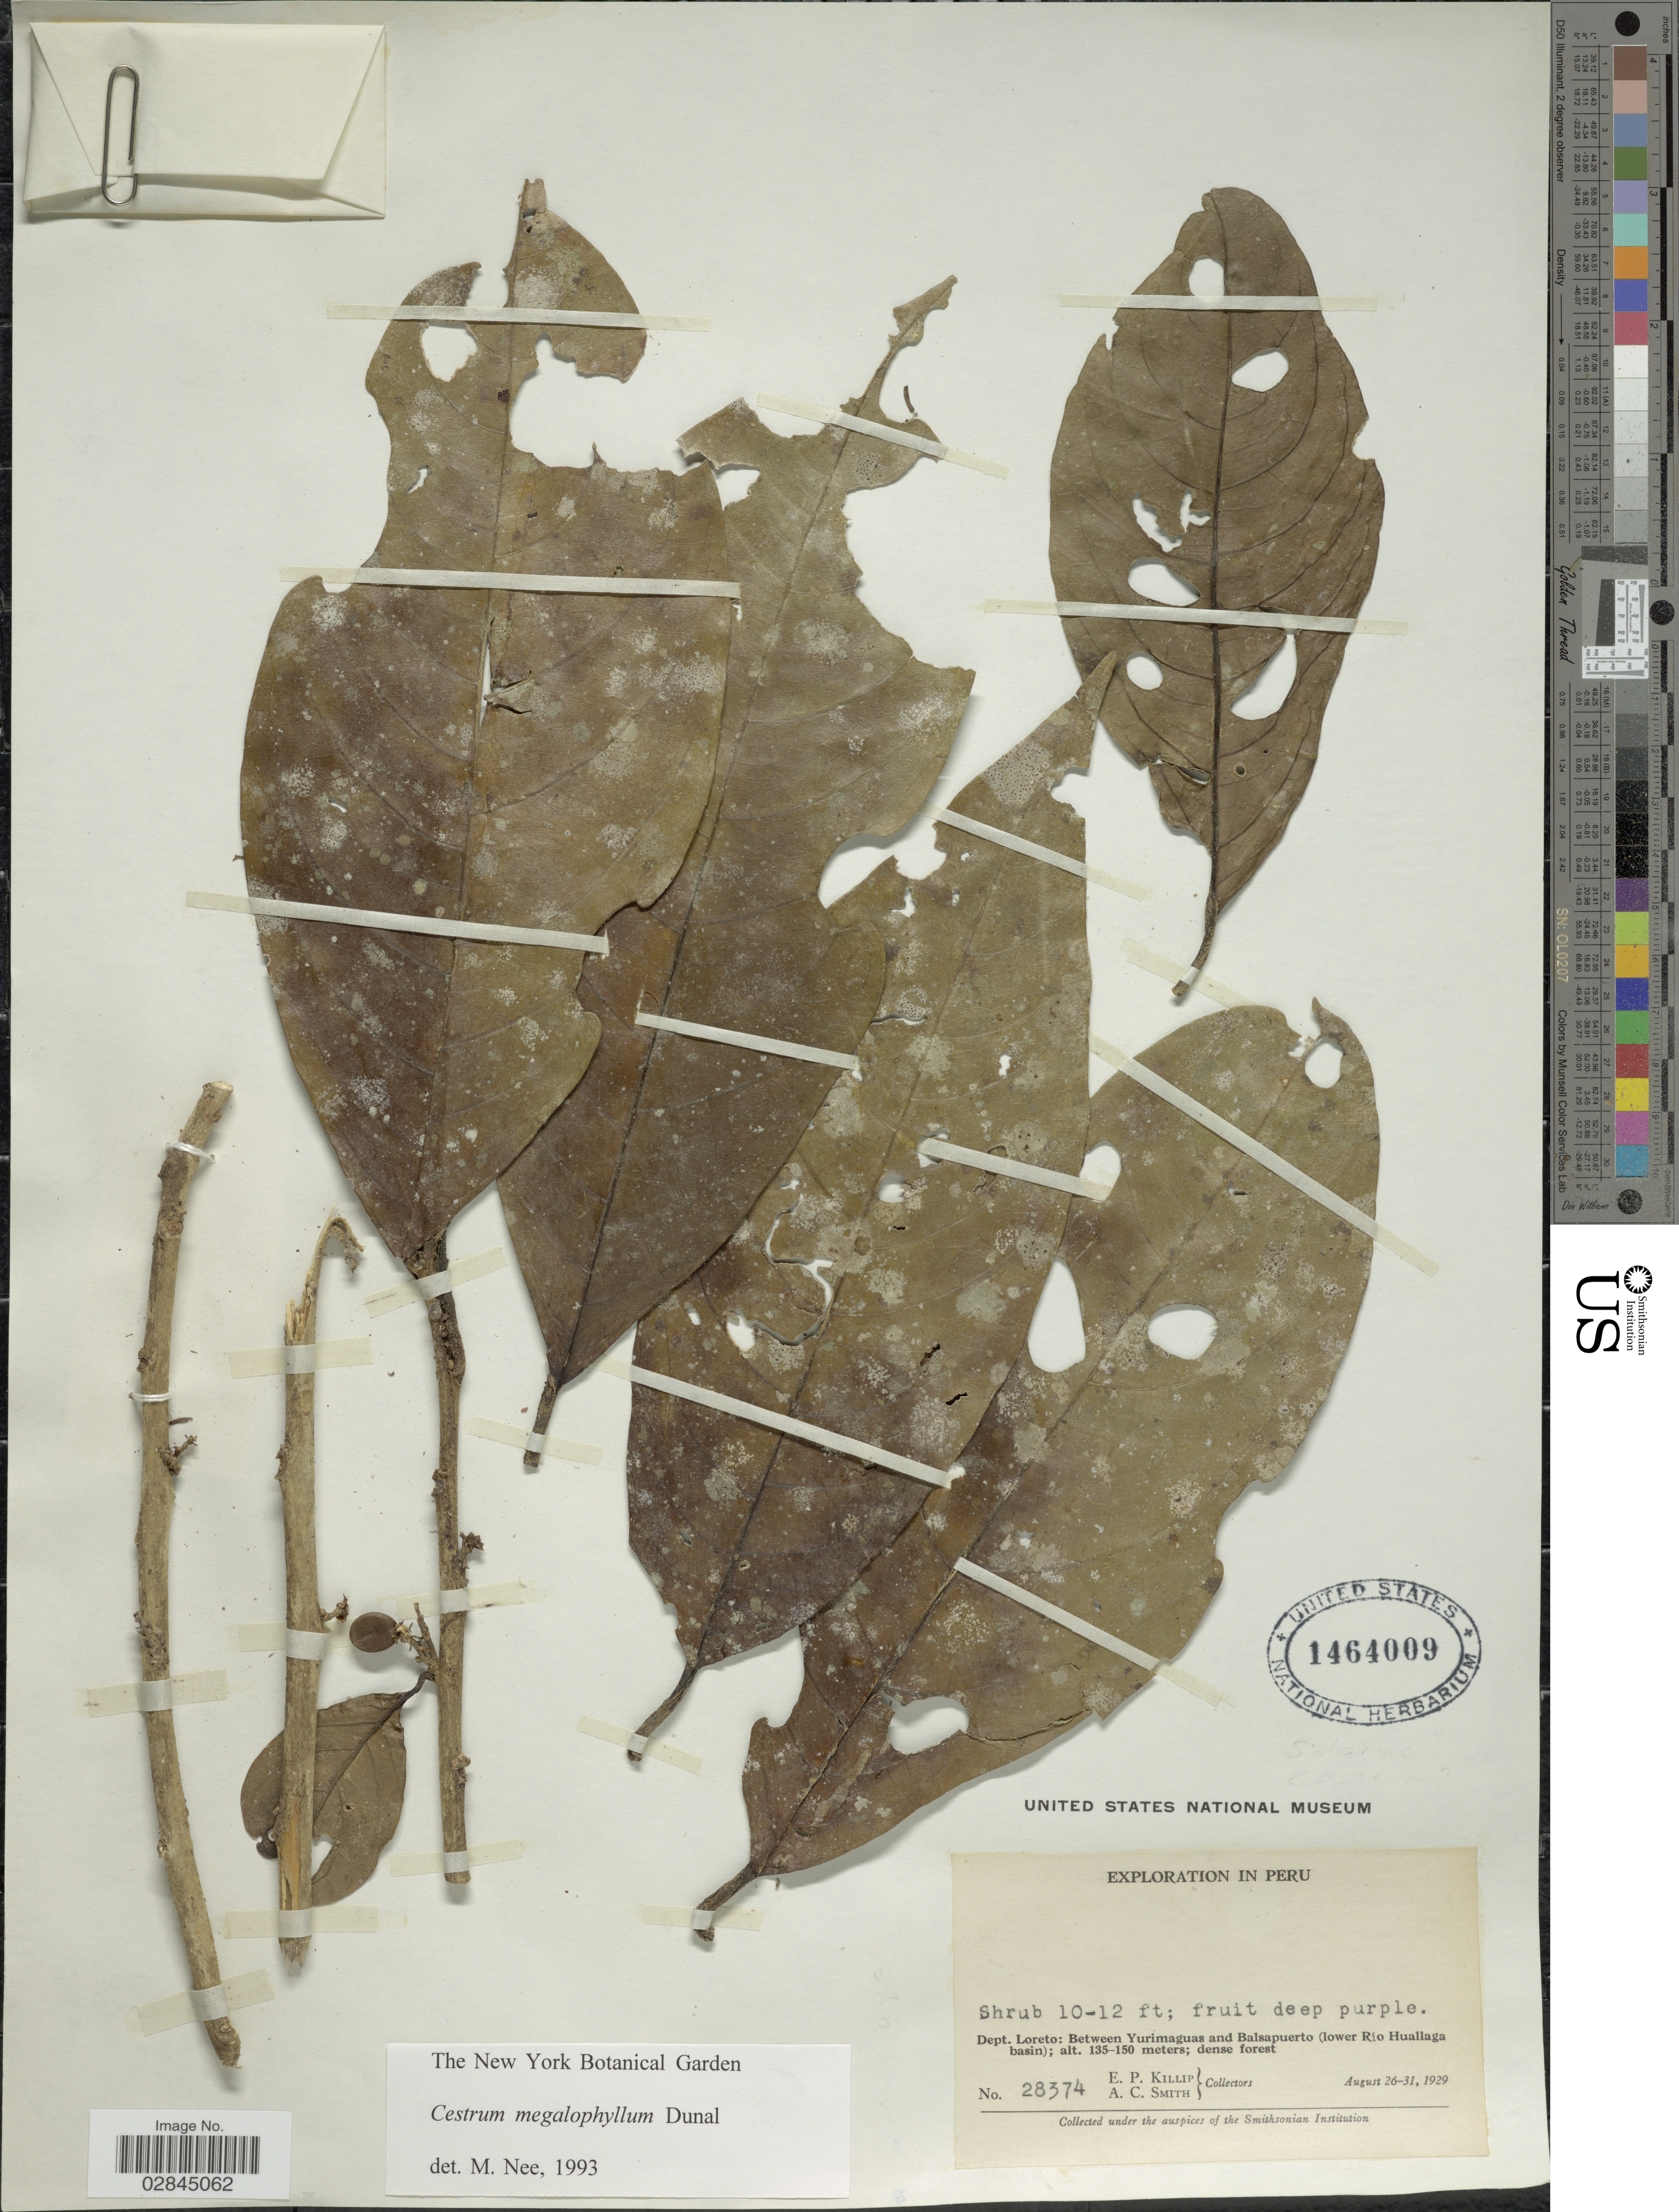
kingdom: Plantae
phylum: Tracheophyta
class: Magnoliopsida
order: Solanales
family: Solanaceae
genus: Cestrum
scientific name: Cestrum schlechtendahlii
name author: G. Don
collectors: E. P. Killip & A. C. Smith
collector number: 28374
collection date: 1929-08-26/1929-08-31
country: Peru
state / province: Loreto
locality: Dept. Loreto: Between Yurimaguas and Balsapuerto (lower Río Huallaga basin).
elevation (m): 130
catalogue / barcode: US 1464009